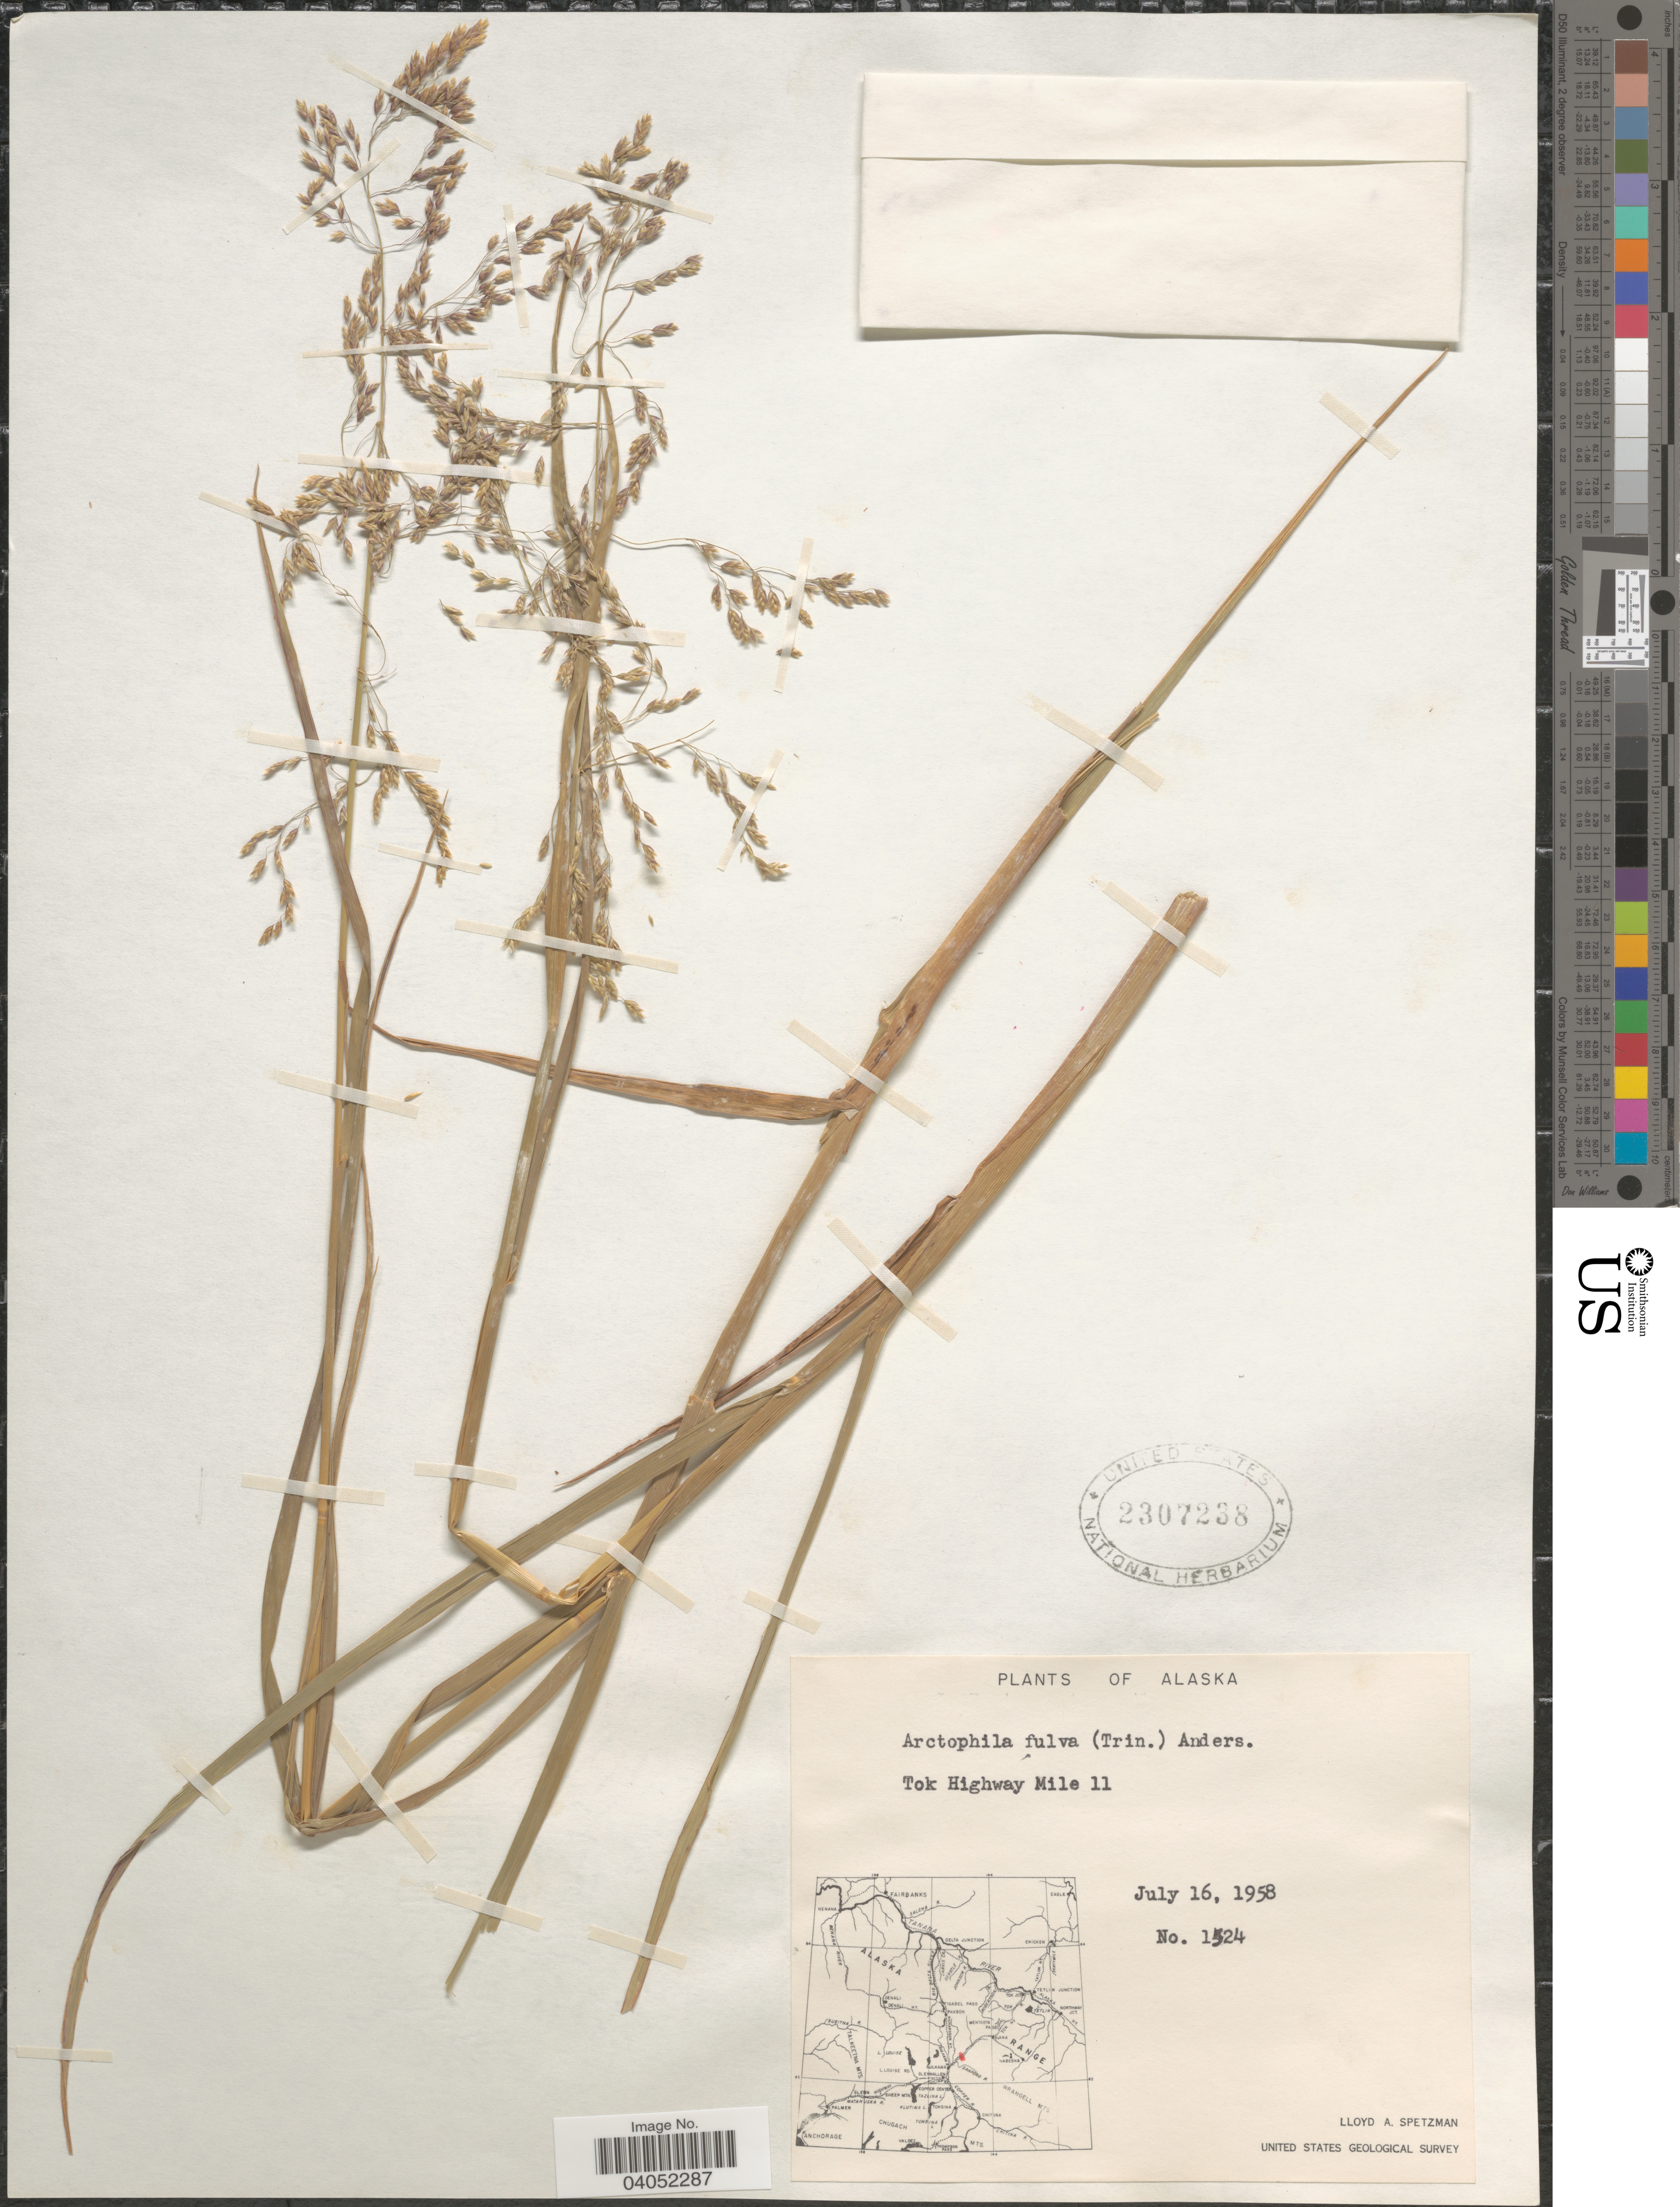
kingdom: Plantae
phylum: Tracheophyta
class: Liliopsida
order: Poales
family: Poaceae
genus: Arctophila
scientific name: Arctophila fulva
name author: (Trin.) Andersson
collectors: L. Spetzman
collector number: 1524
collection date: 1958-07-16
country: United States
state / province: Alaska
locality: Tok Highway Mile 11.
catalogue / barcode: US 2307238